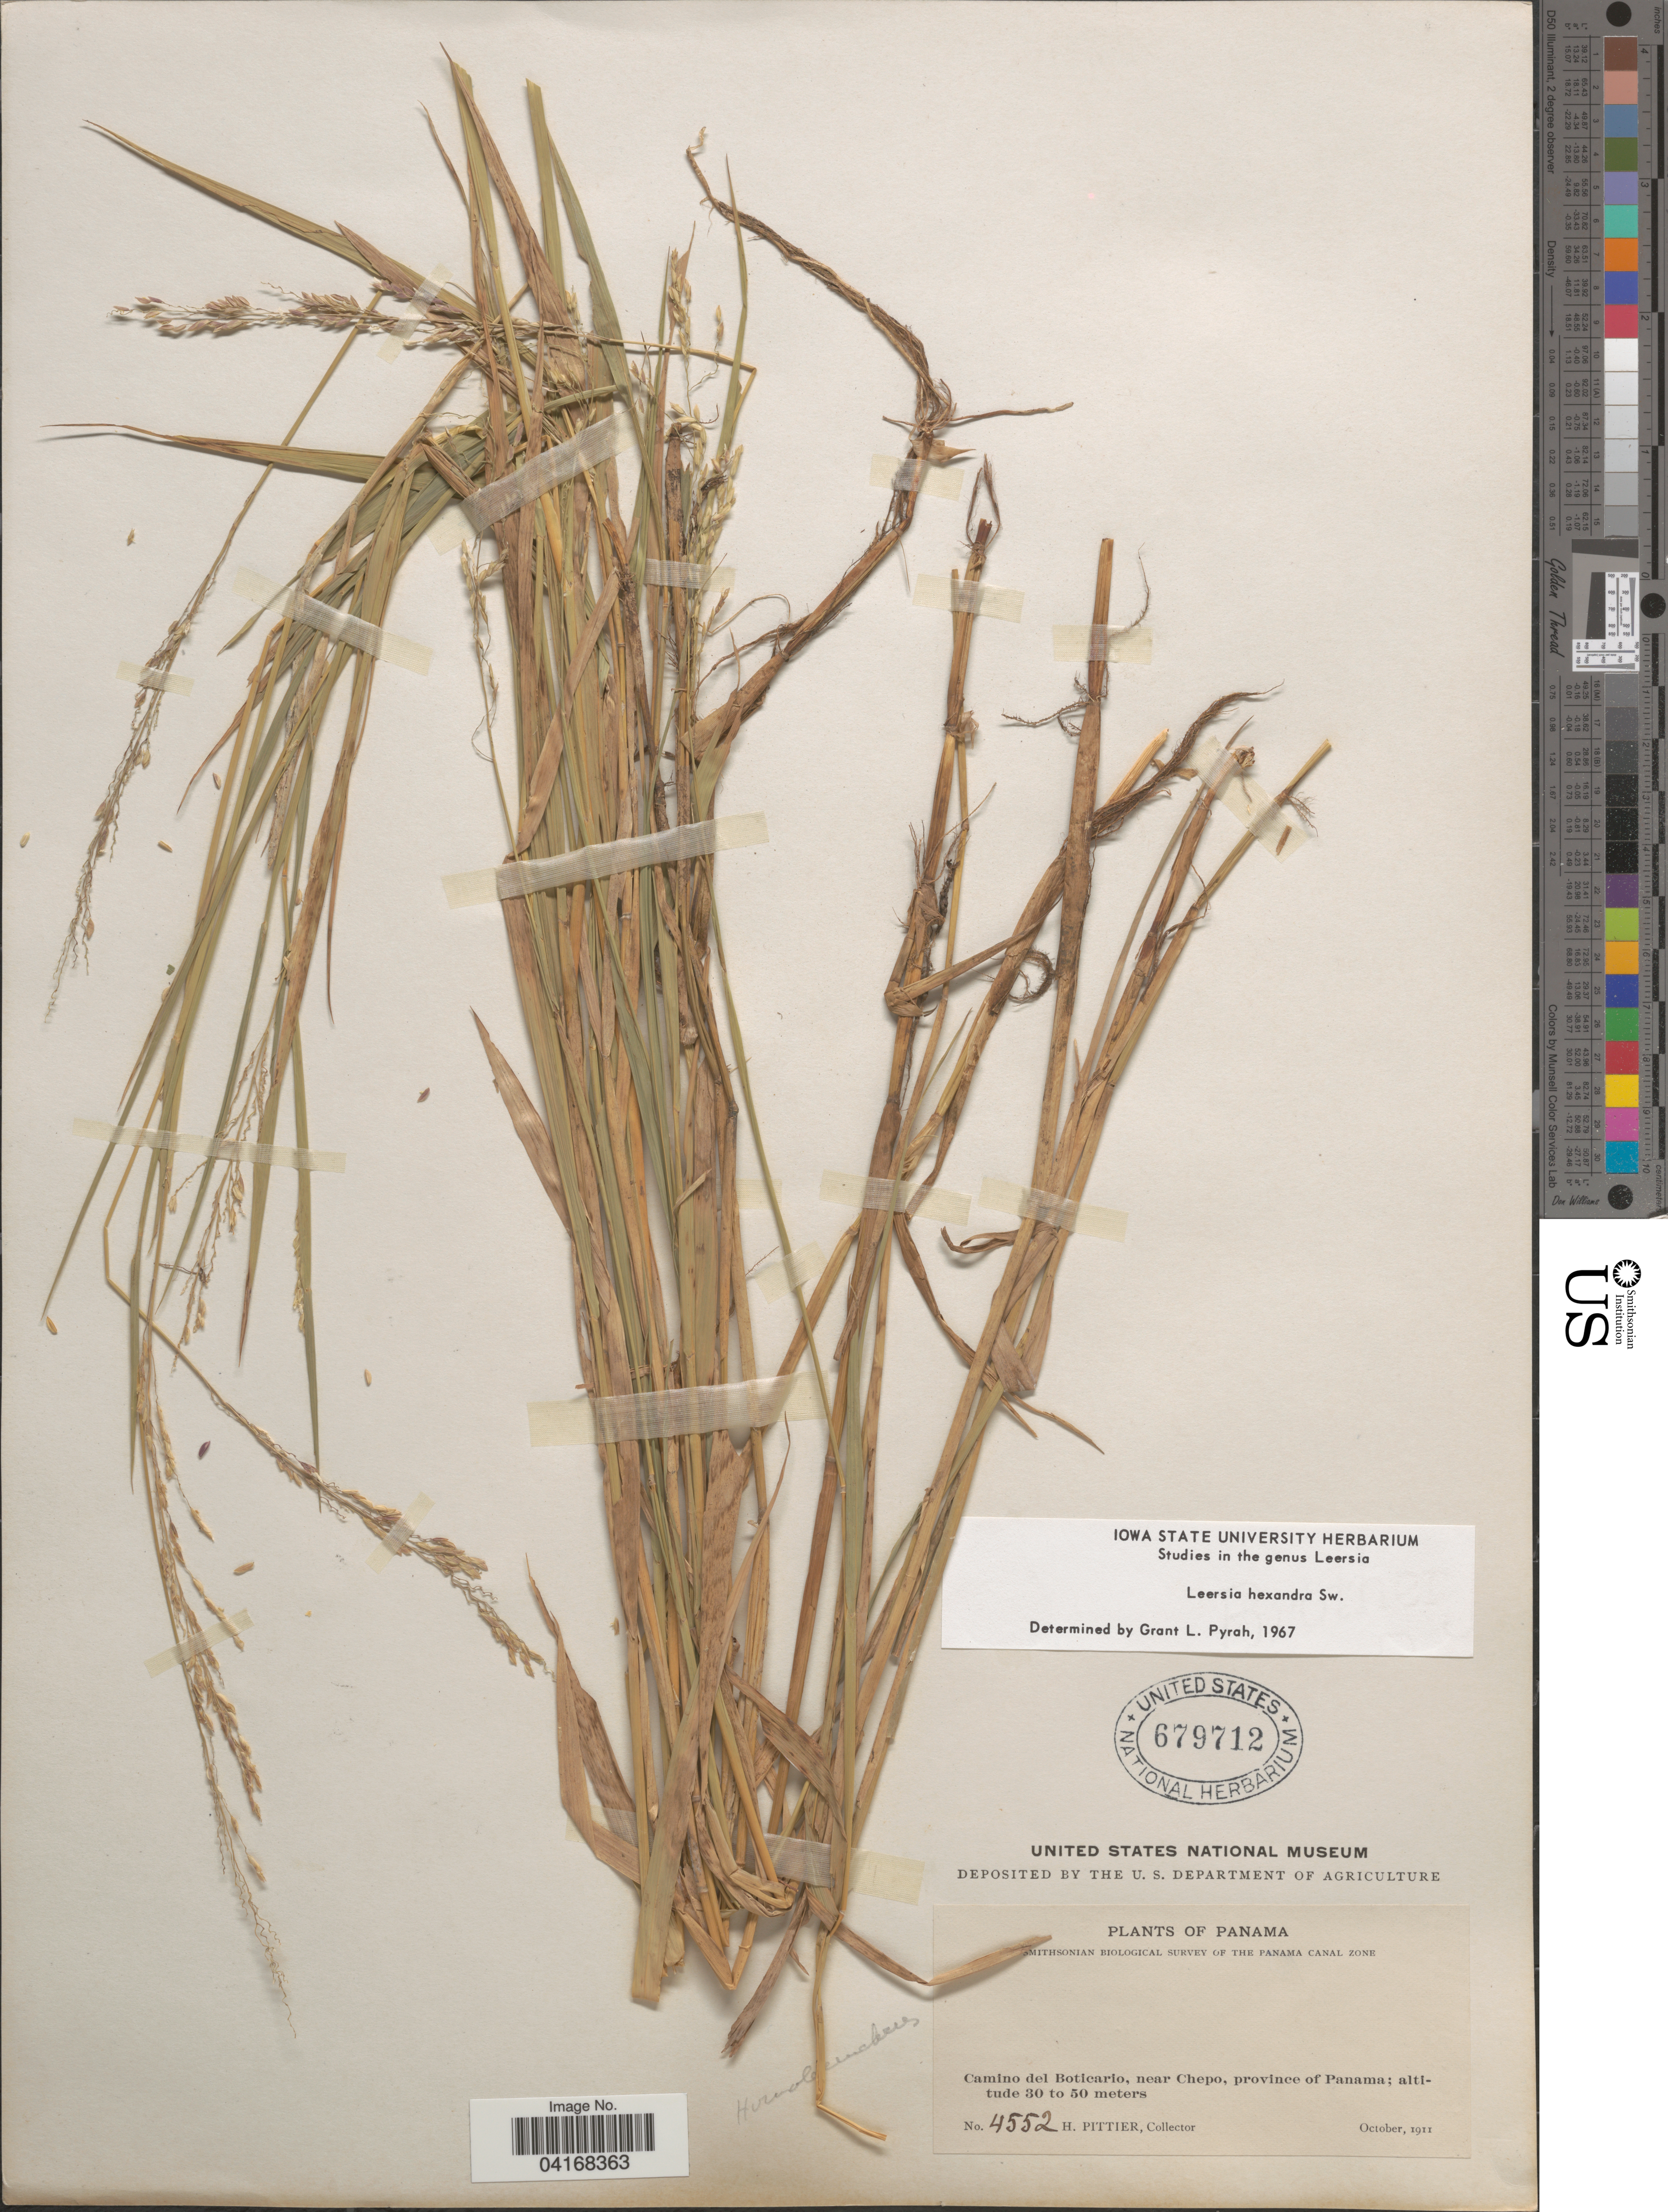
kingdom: Plantae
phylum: Tracheophyta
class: Liliopsida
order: Poales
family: Poaceae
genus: Leersia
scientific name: Leersia hexandra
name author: Sw.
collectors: H. F. Pittier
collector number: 4552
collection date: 1911-10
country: Panama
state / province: Panamá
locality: Smithsonian Biological Survey of The Panama Canal Zone. Camino del Boticario, near Chepo.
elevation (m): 30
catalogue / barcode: US 679712